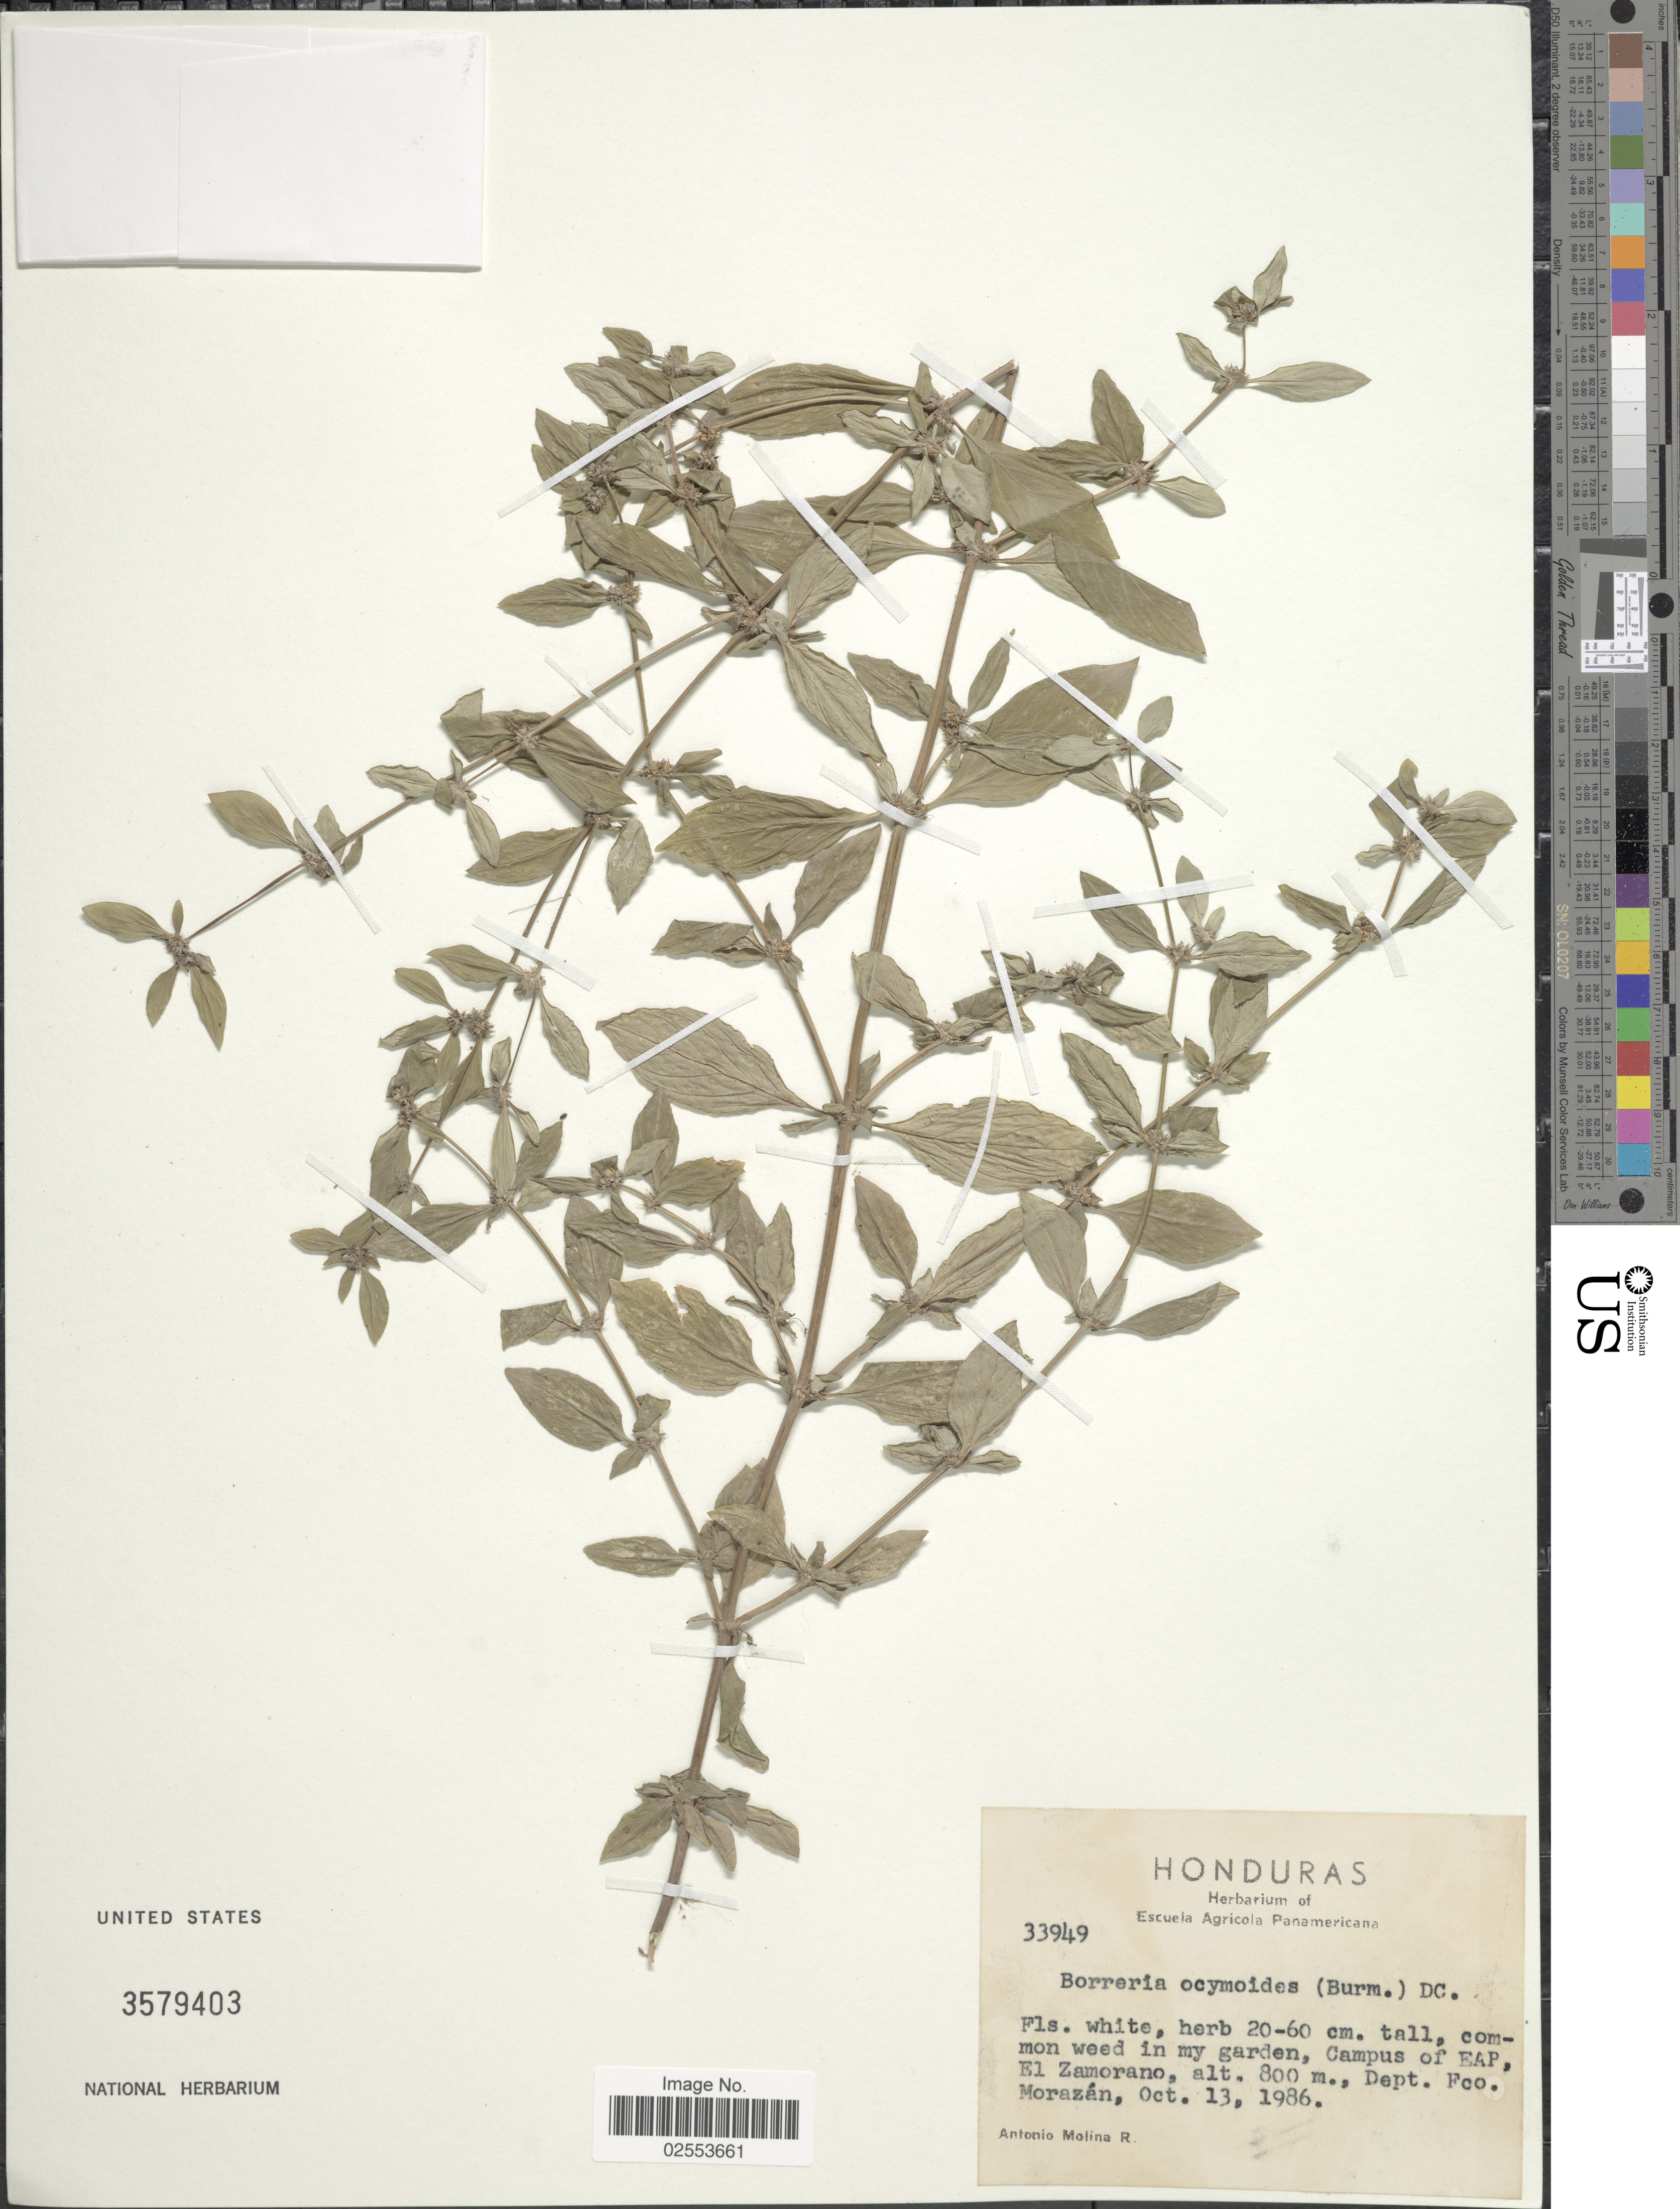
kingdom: Plantae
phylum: Tracheophyta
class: Magnoliopsida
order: Gentianales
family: Rubiaceae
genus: Spermacoce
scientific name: Spermacoce prostrata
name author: Aubl.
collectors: A. Molina R.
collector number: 33949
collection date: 1986-10-13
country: Honduras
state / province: Fco. Morazán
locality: Common weed in my garden, Campus of EAP, El Zamorano.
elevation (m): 800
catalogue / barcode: US 3579403